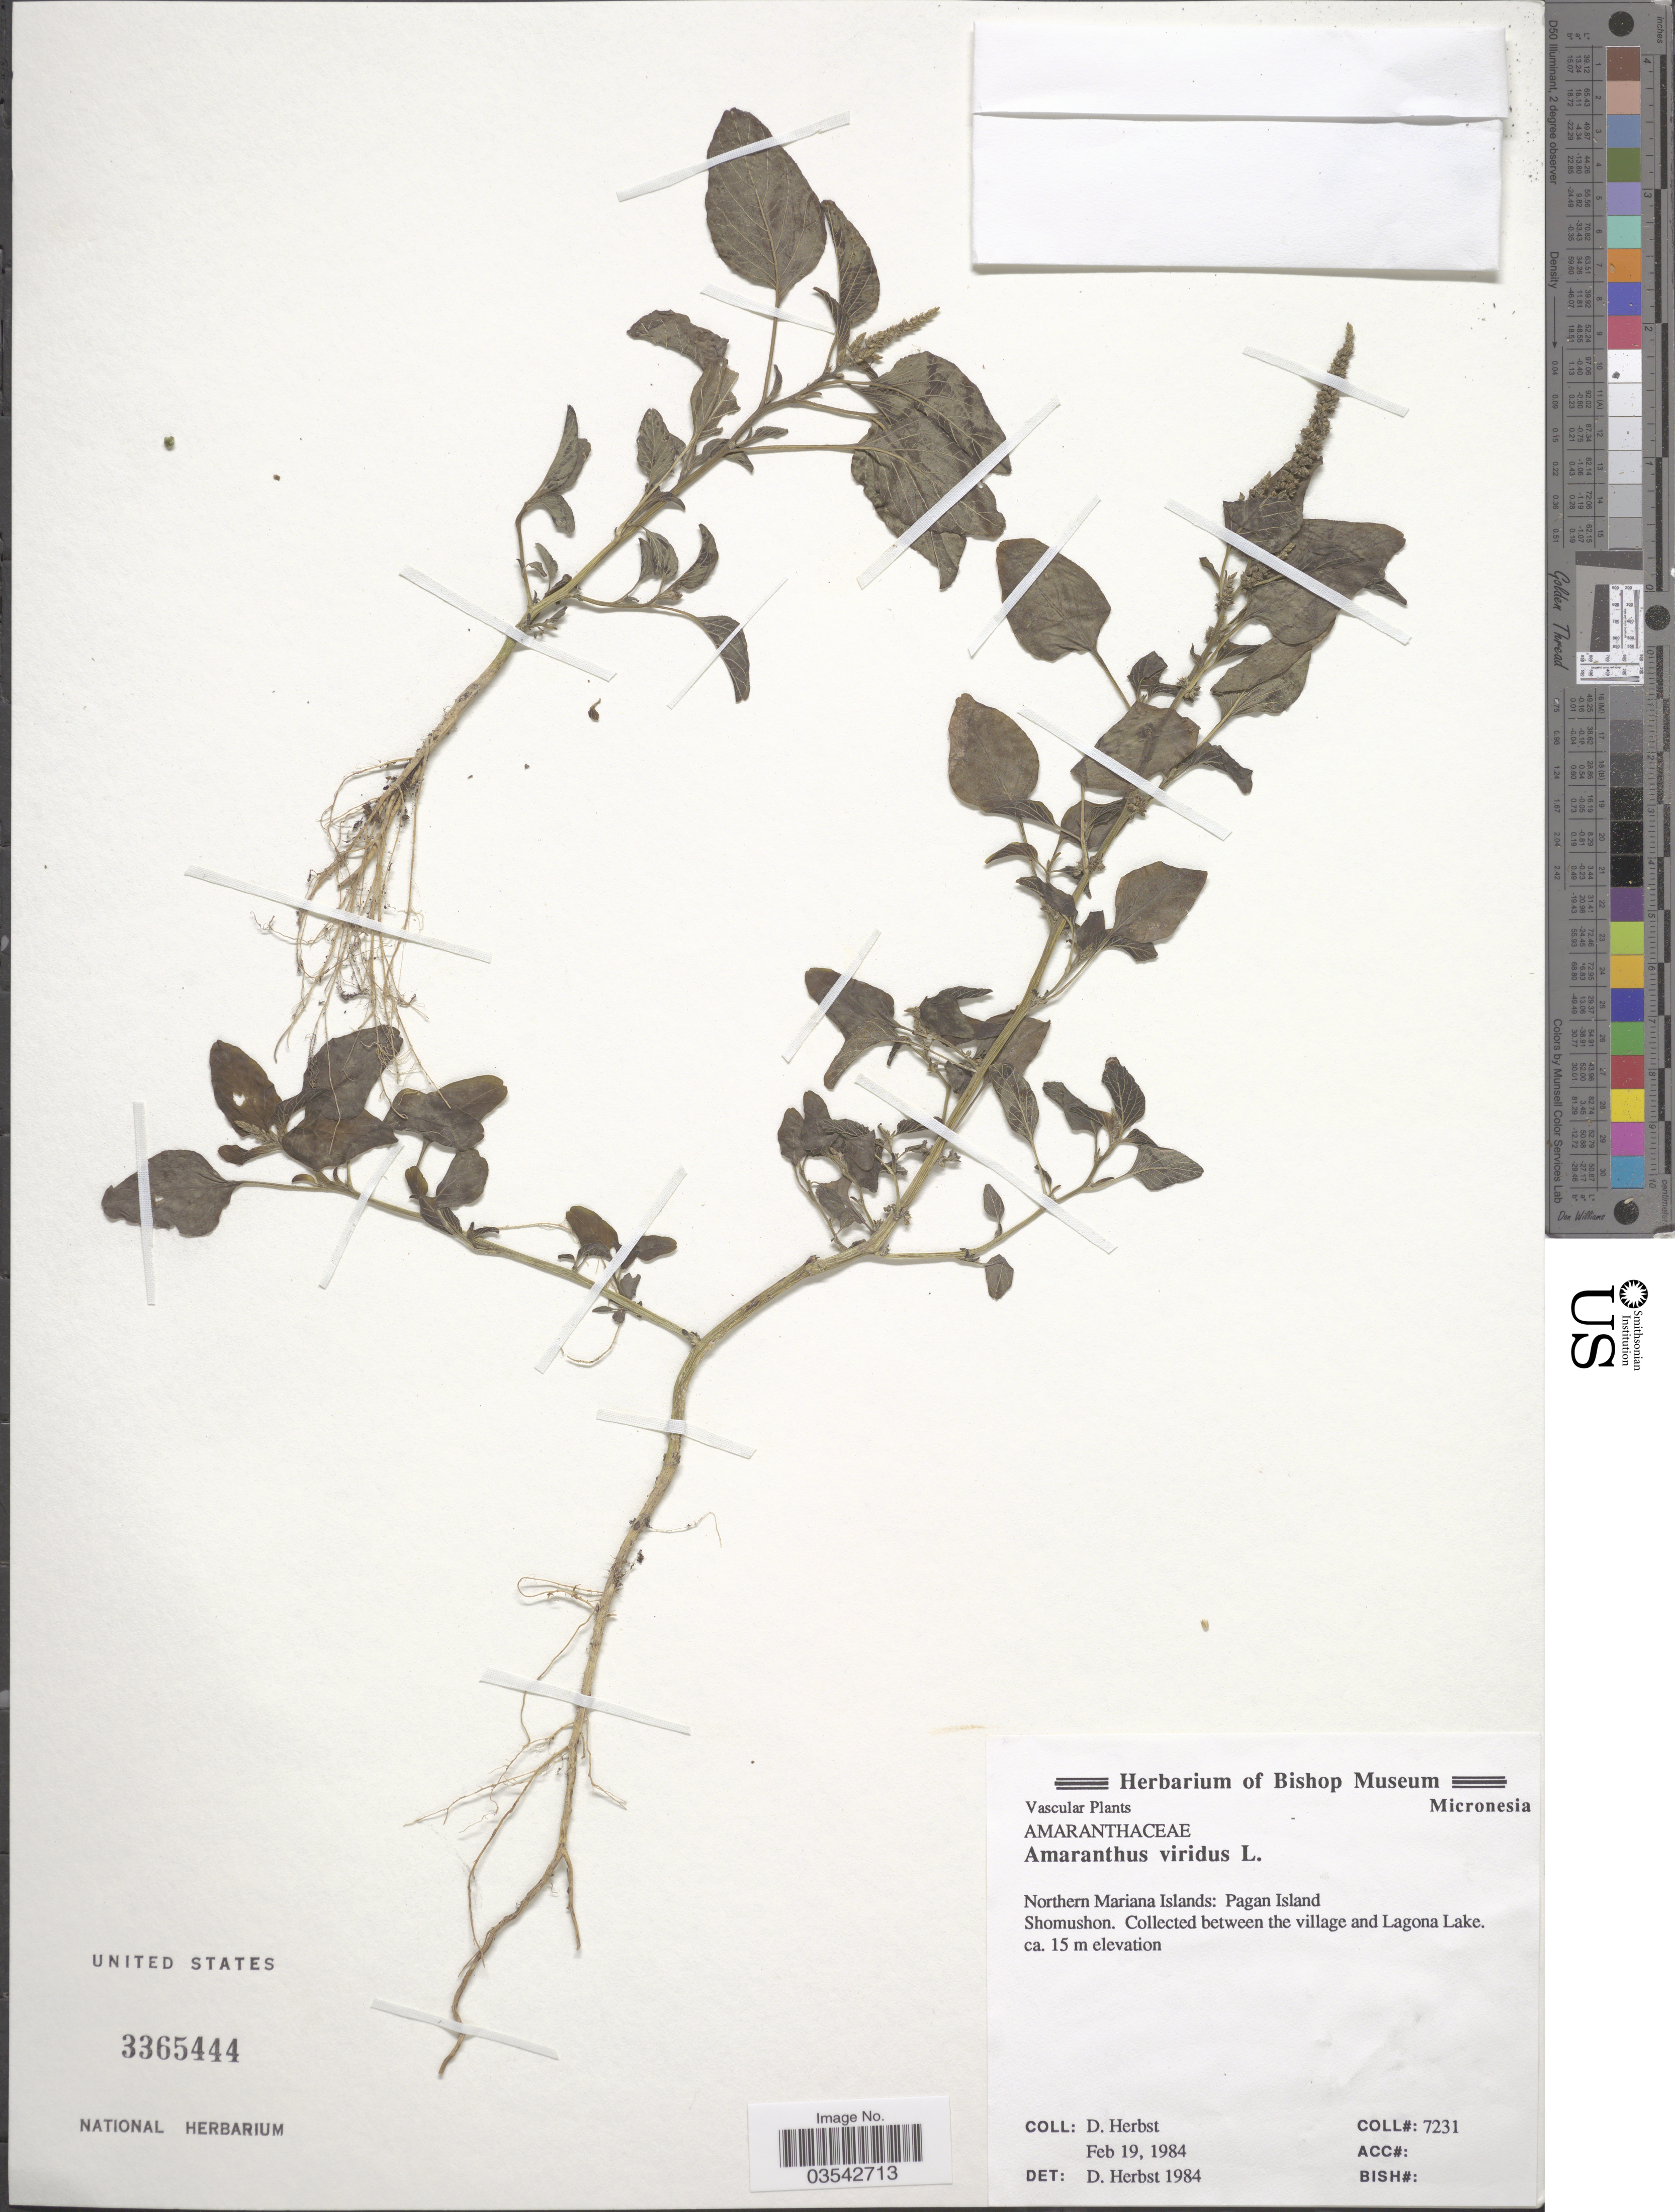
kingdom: Plantae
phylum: Tracheophyta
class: Magnoliopsida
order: Caryophyllales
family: Amaranthaceae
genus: Amaranthus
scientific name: Amaranthus viridis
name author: L.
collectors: D. Herbst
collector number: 7231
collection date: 1984-02-19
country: Northern Mariana Islands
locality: Micronesia. Pagan Island. Shomushon. Between the village and Lagona Lake.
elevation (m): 15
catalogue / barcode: US 3365444